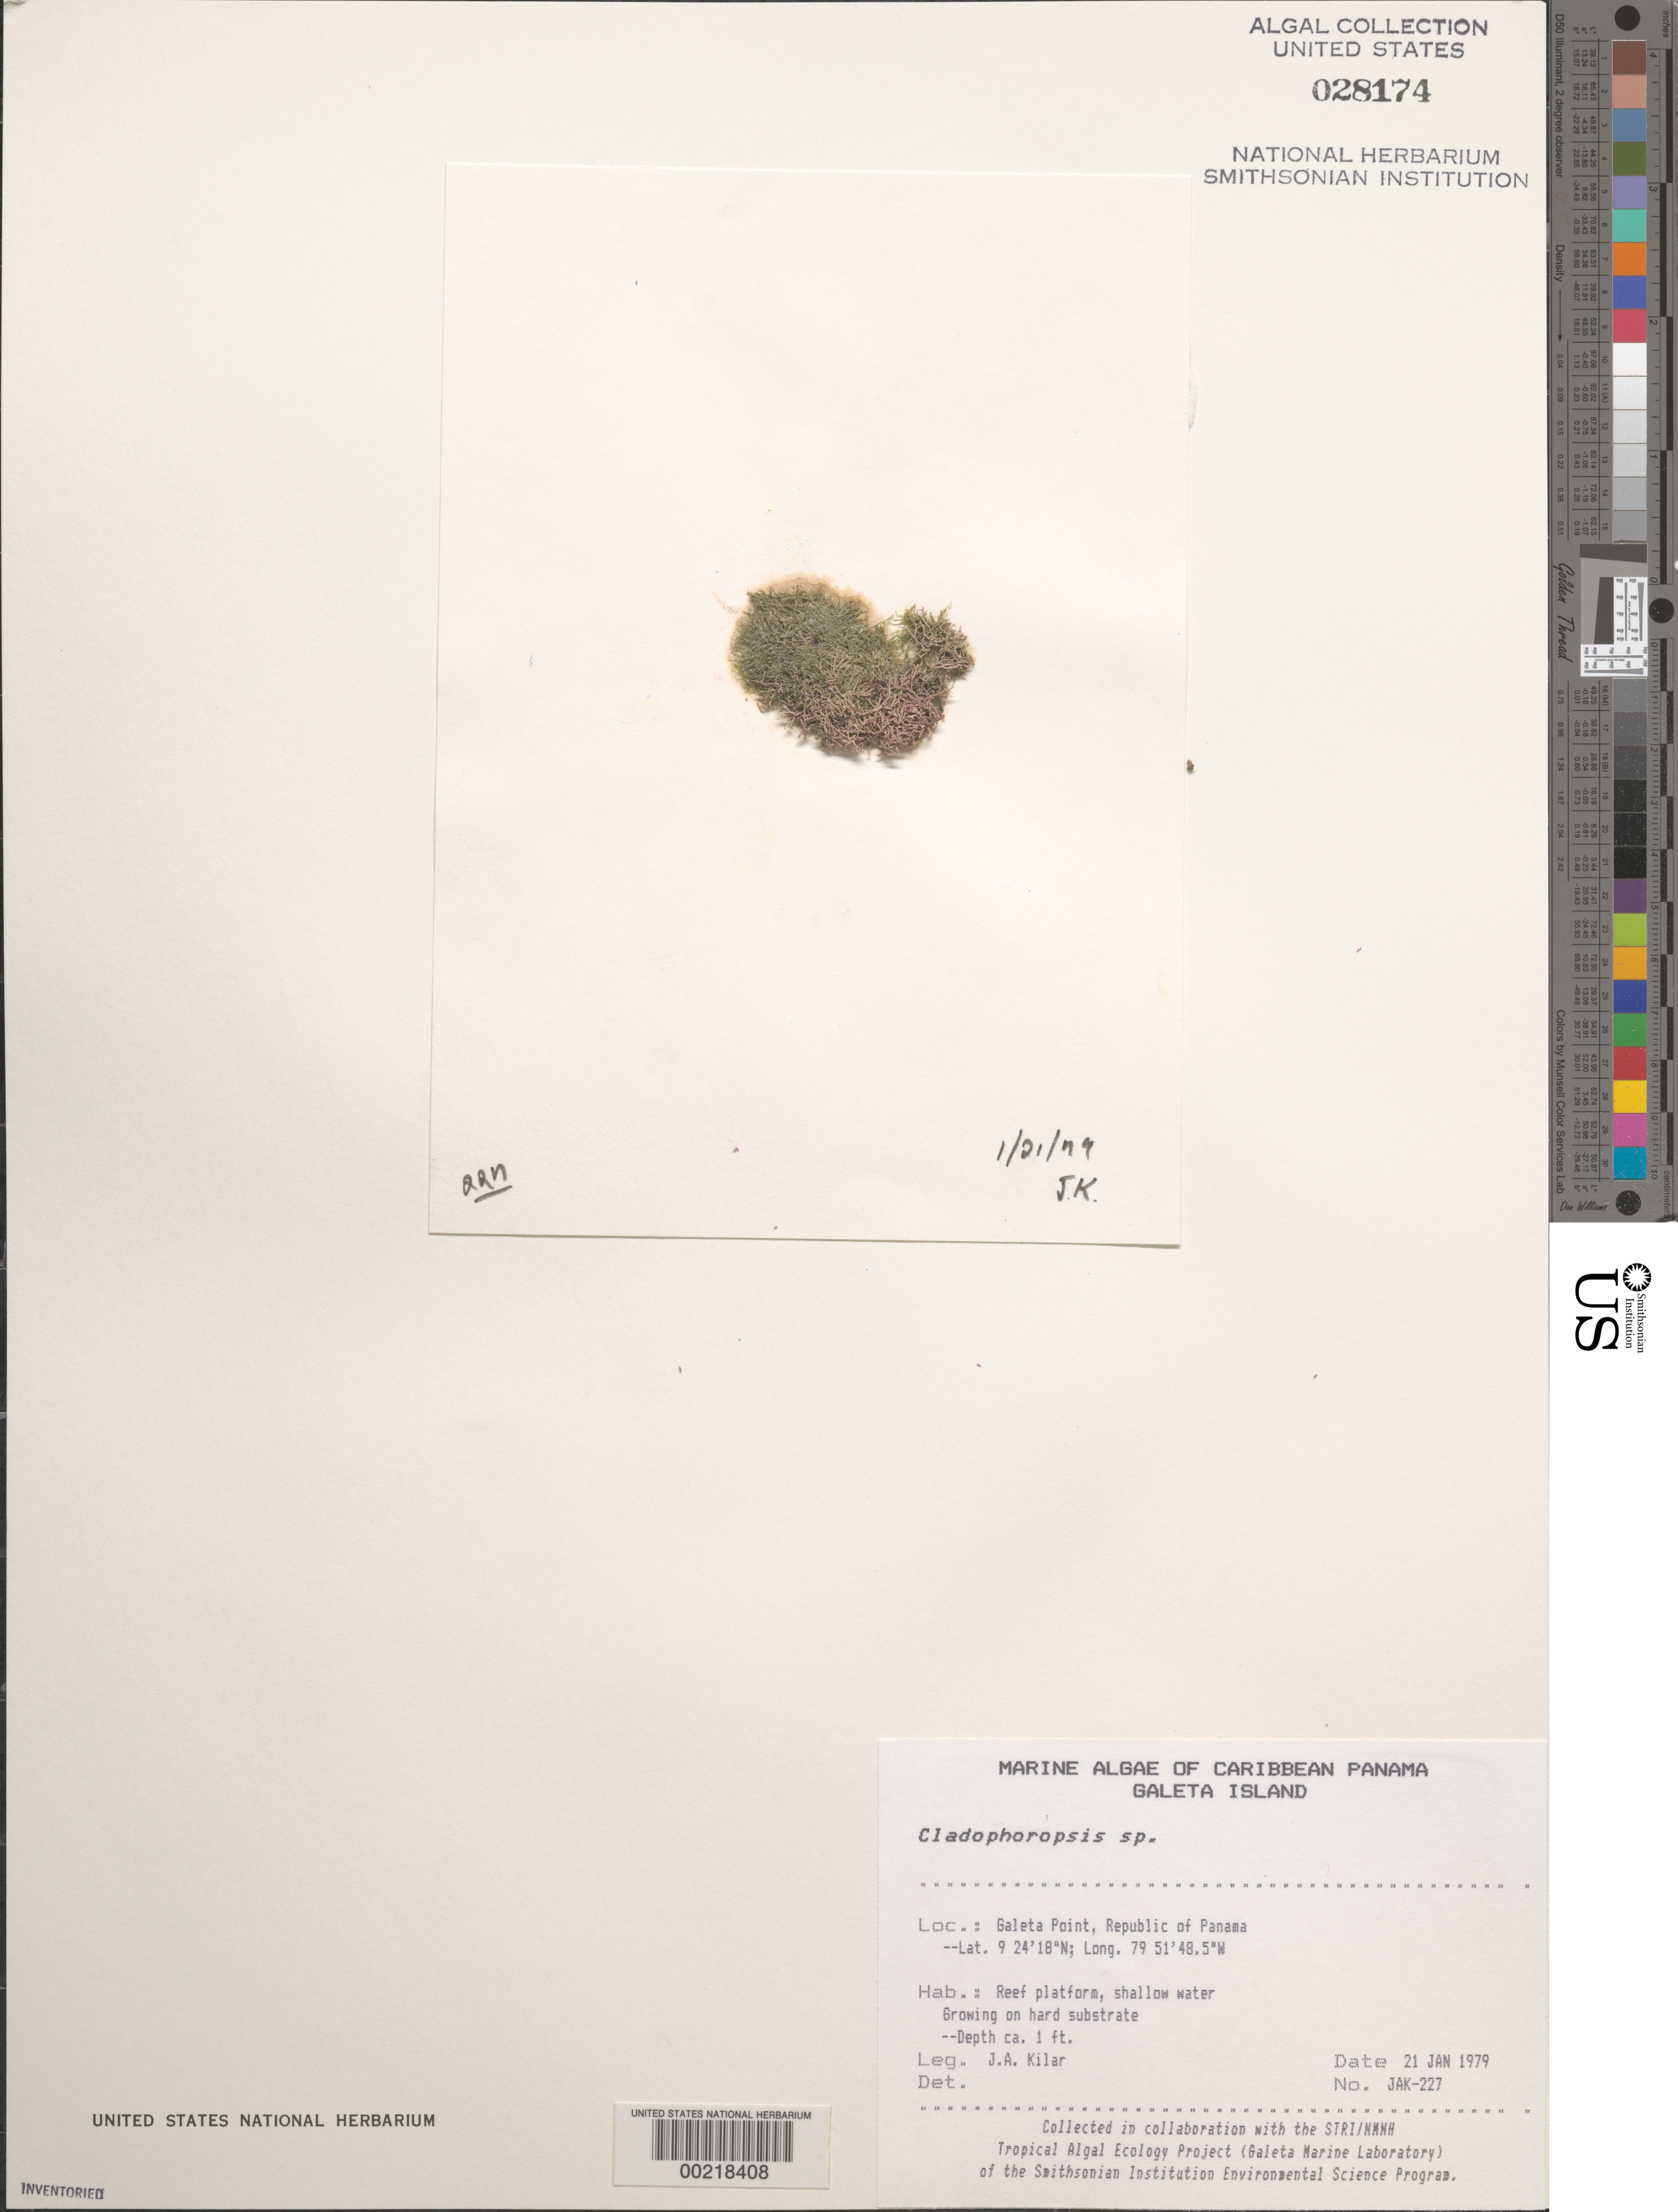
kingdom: Plantae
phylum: Chlorophyta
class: Ulvophyceae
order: Siphonocladales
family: Boodleaceae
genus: Cladophoropsis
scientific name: Cladophoropsis sp.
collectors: J. A. Kilar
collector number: JAK-227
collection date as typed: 21 Jan 1979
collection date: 1979-01-21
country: Panama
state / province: Colón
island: Galeta Island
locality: Galeta Point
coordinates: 9 24' 18" N, 79 51' 48.5" W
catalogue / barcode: US 28174